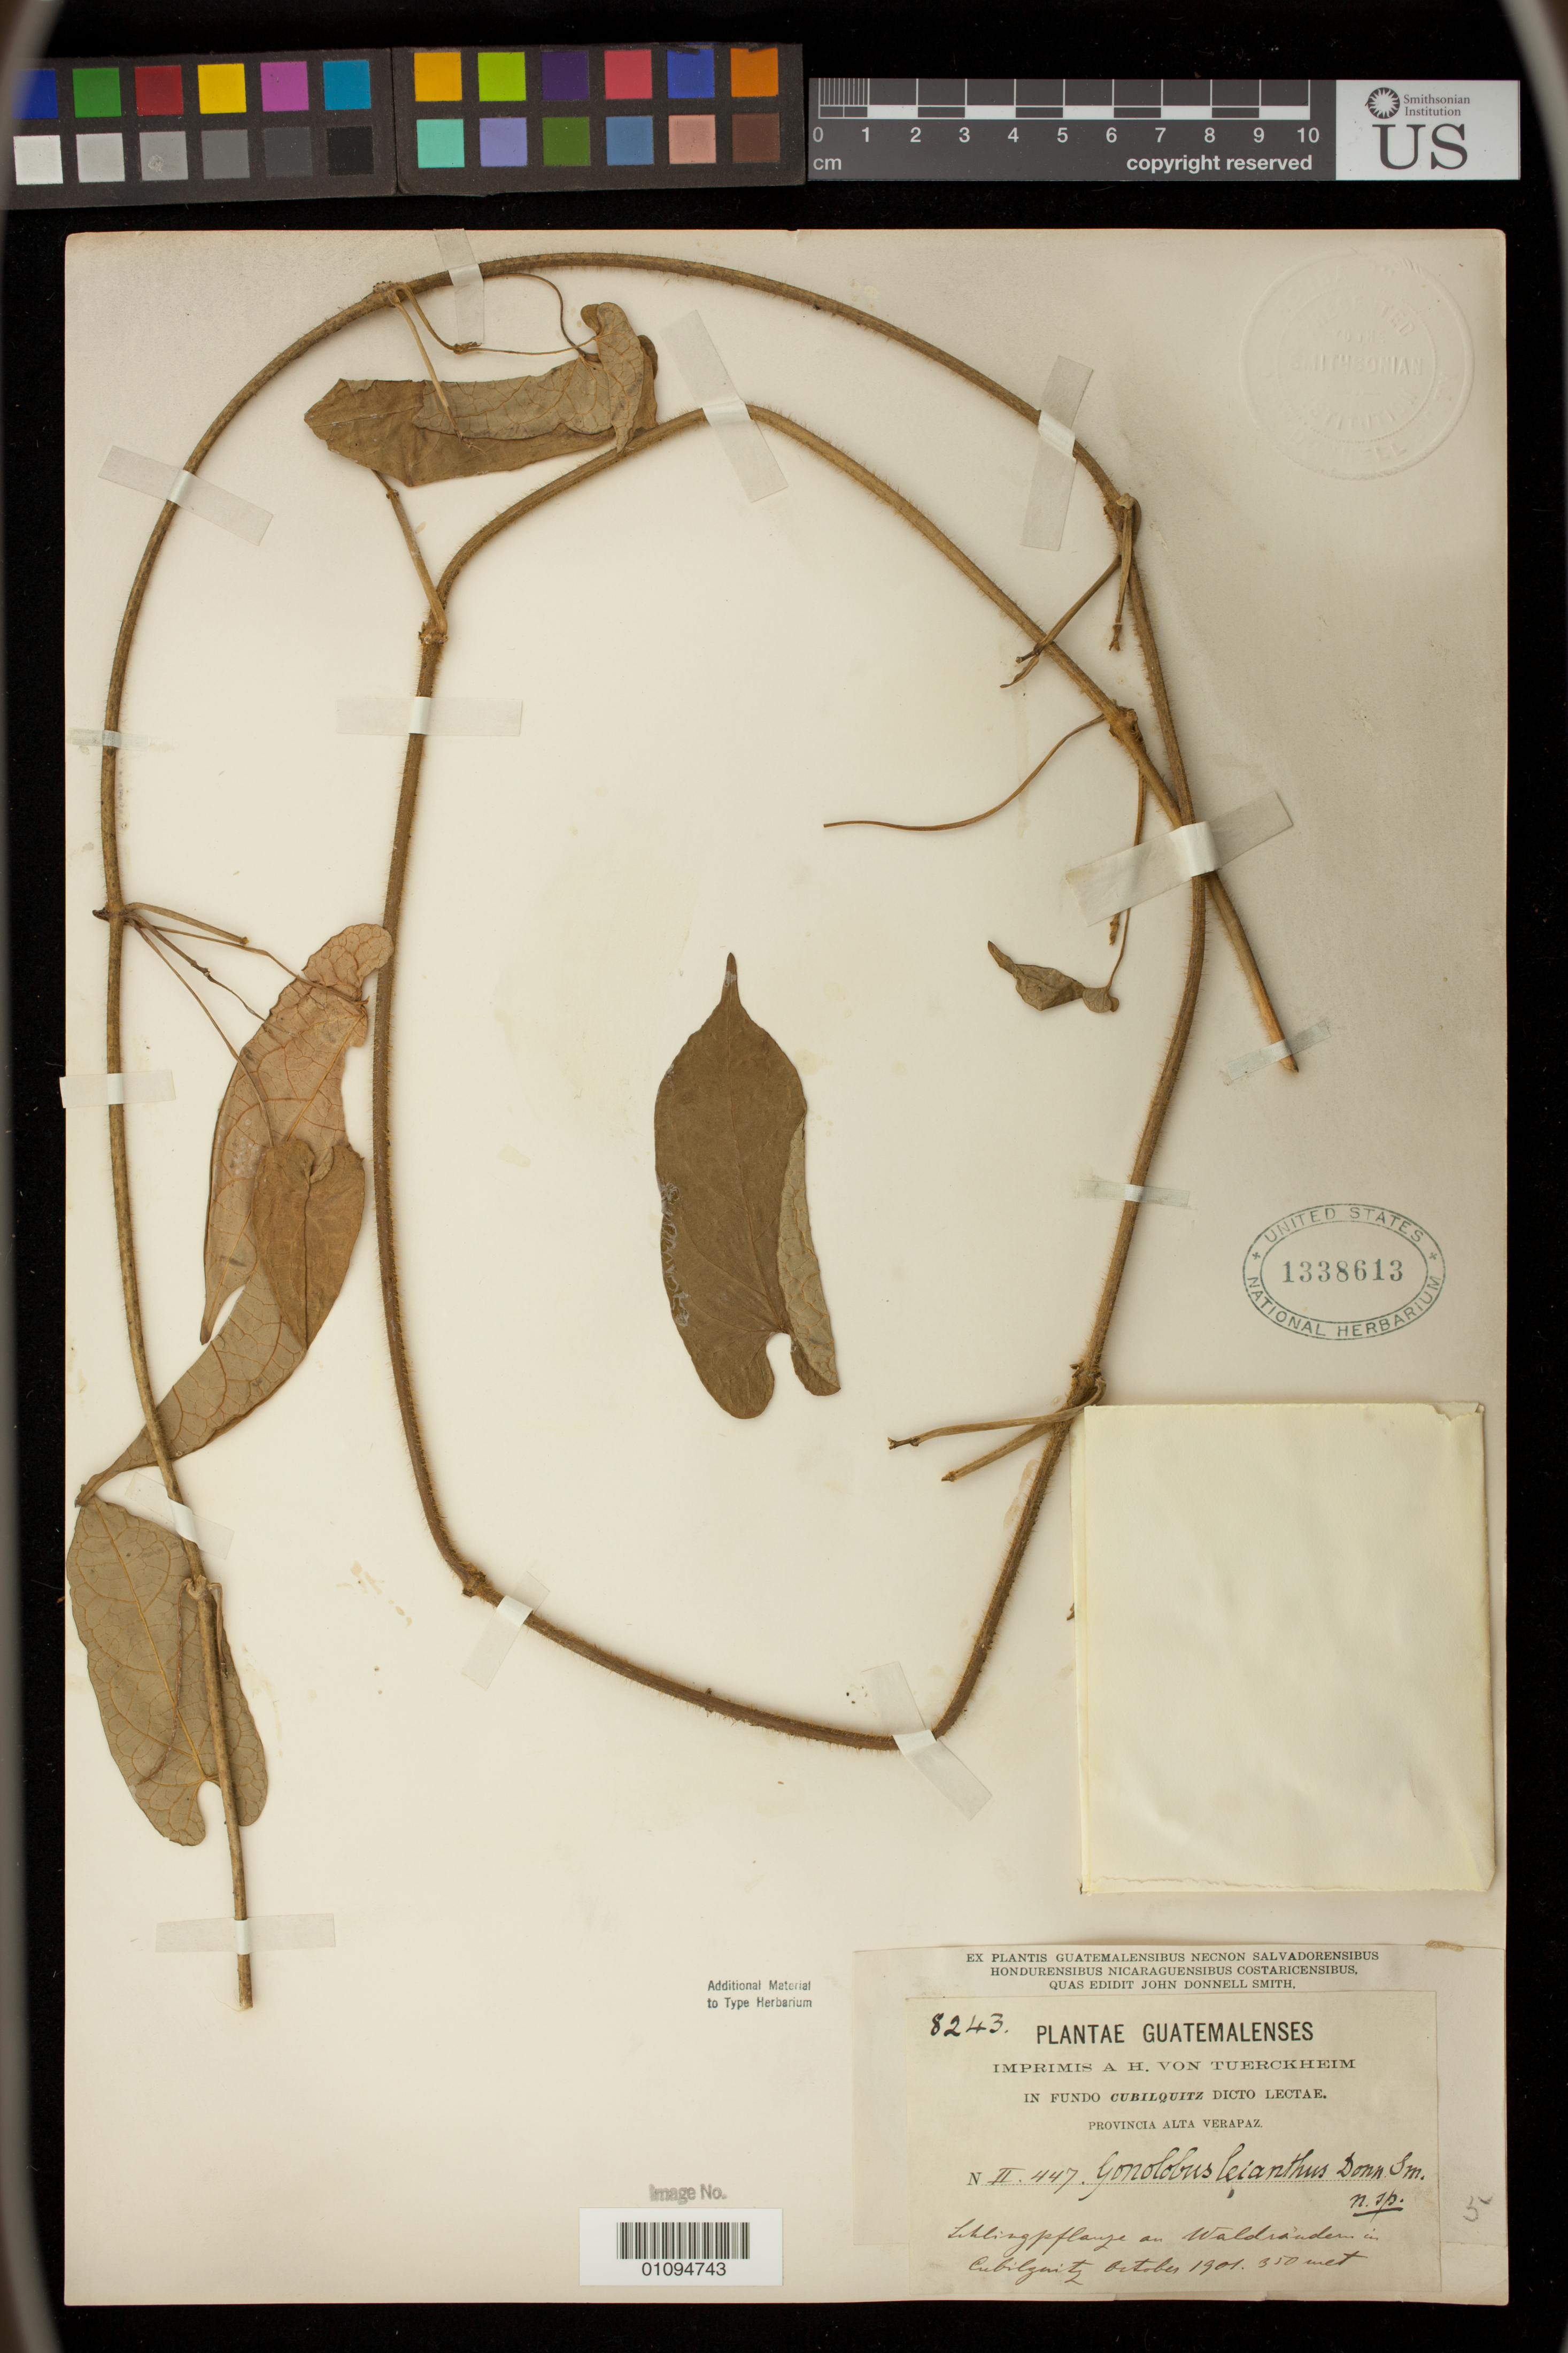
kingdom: Plantae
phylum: Tracheophyta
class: Magnoliopsida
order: Gentianales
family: Apocynaceae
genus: Gonolobus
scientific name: Gonolobus leianthus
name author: Donn. Sm.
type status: Type Collection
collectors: H. von Türckheim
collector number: J.D.S. 8243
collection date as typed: Oct 1901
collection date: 1901-10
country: Guatemala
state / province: Alta Verapaz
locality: Cubilquitz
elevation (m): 350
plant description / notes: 'II 447' other number on specimen label.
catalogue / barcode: US 1338613